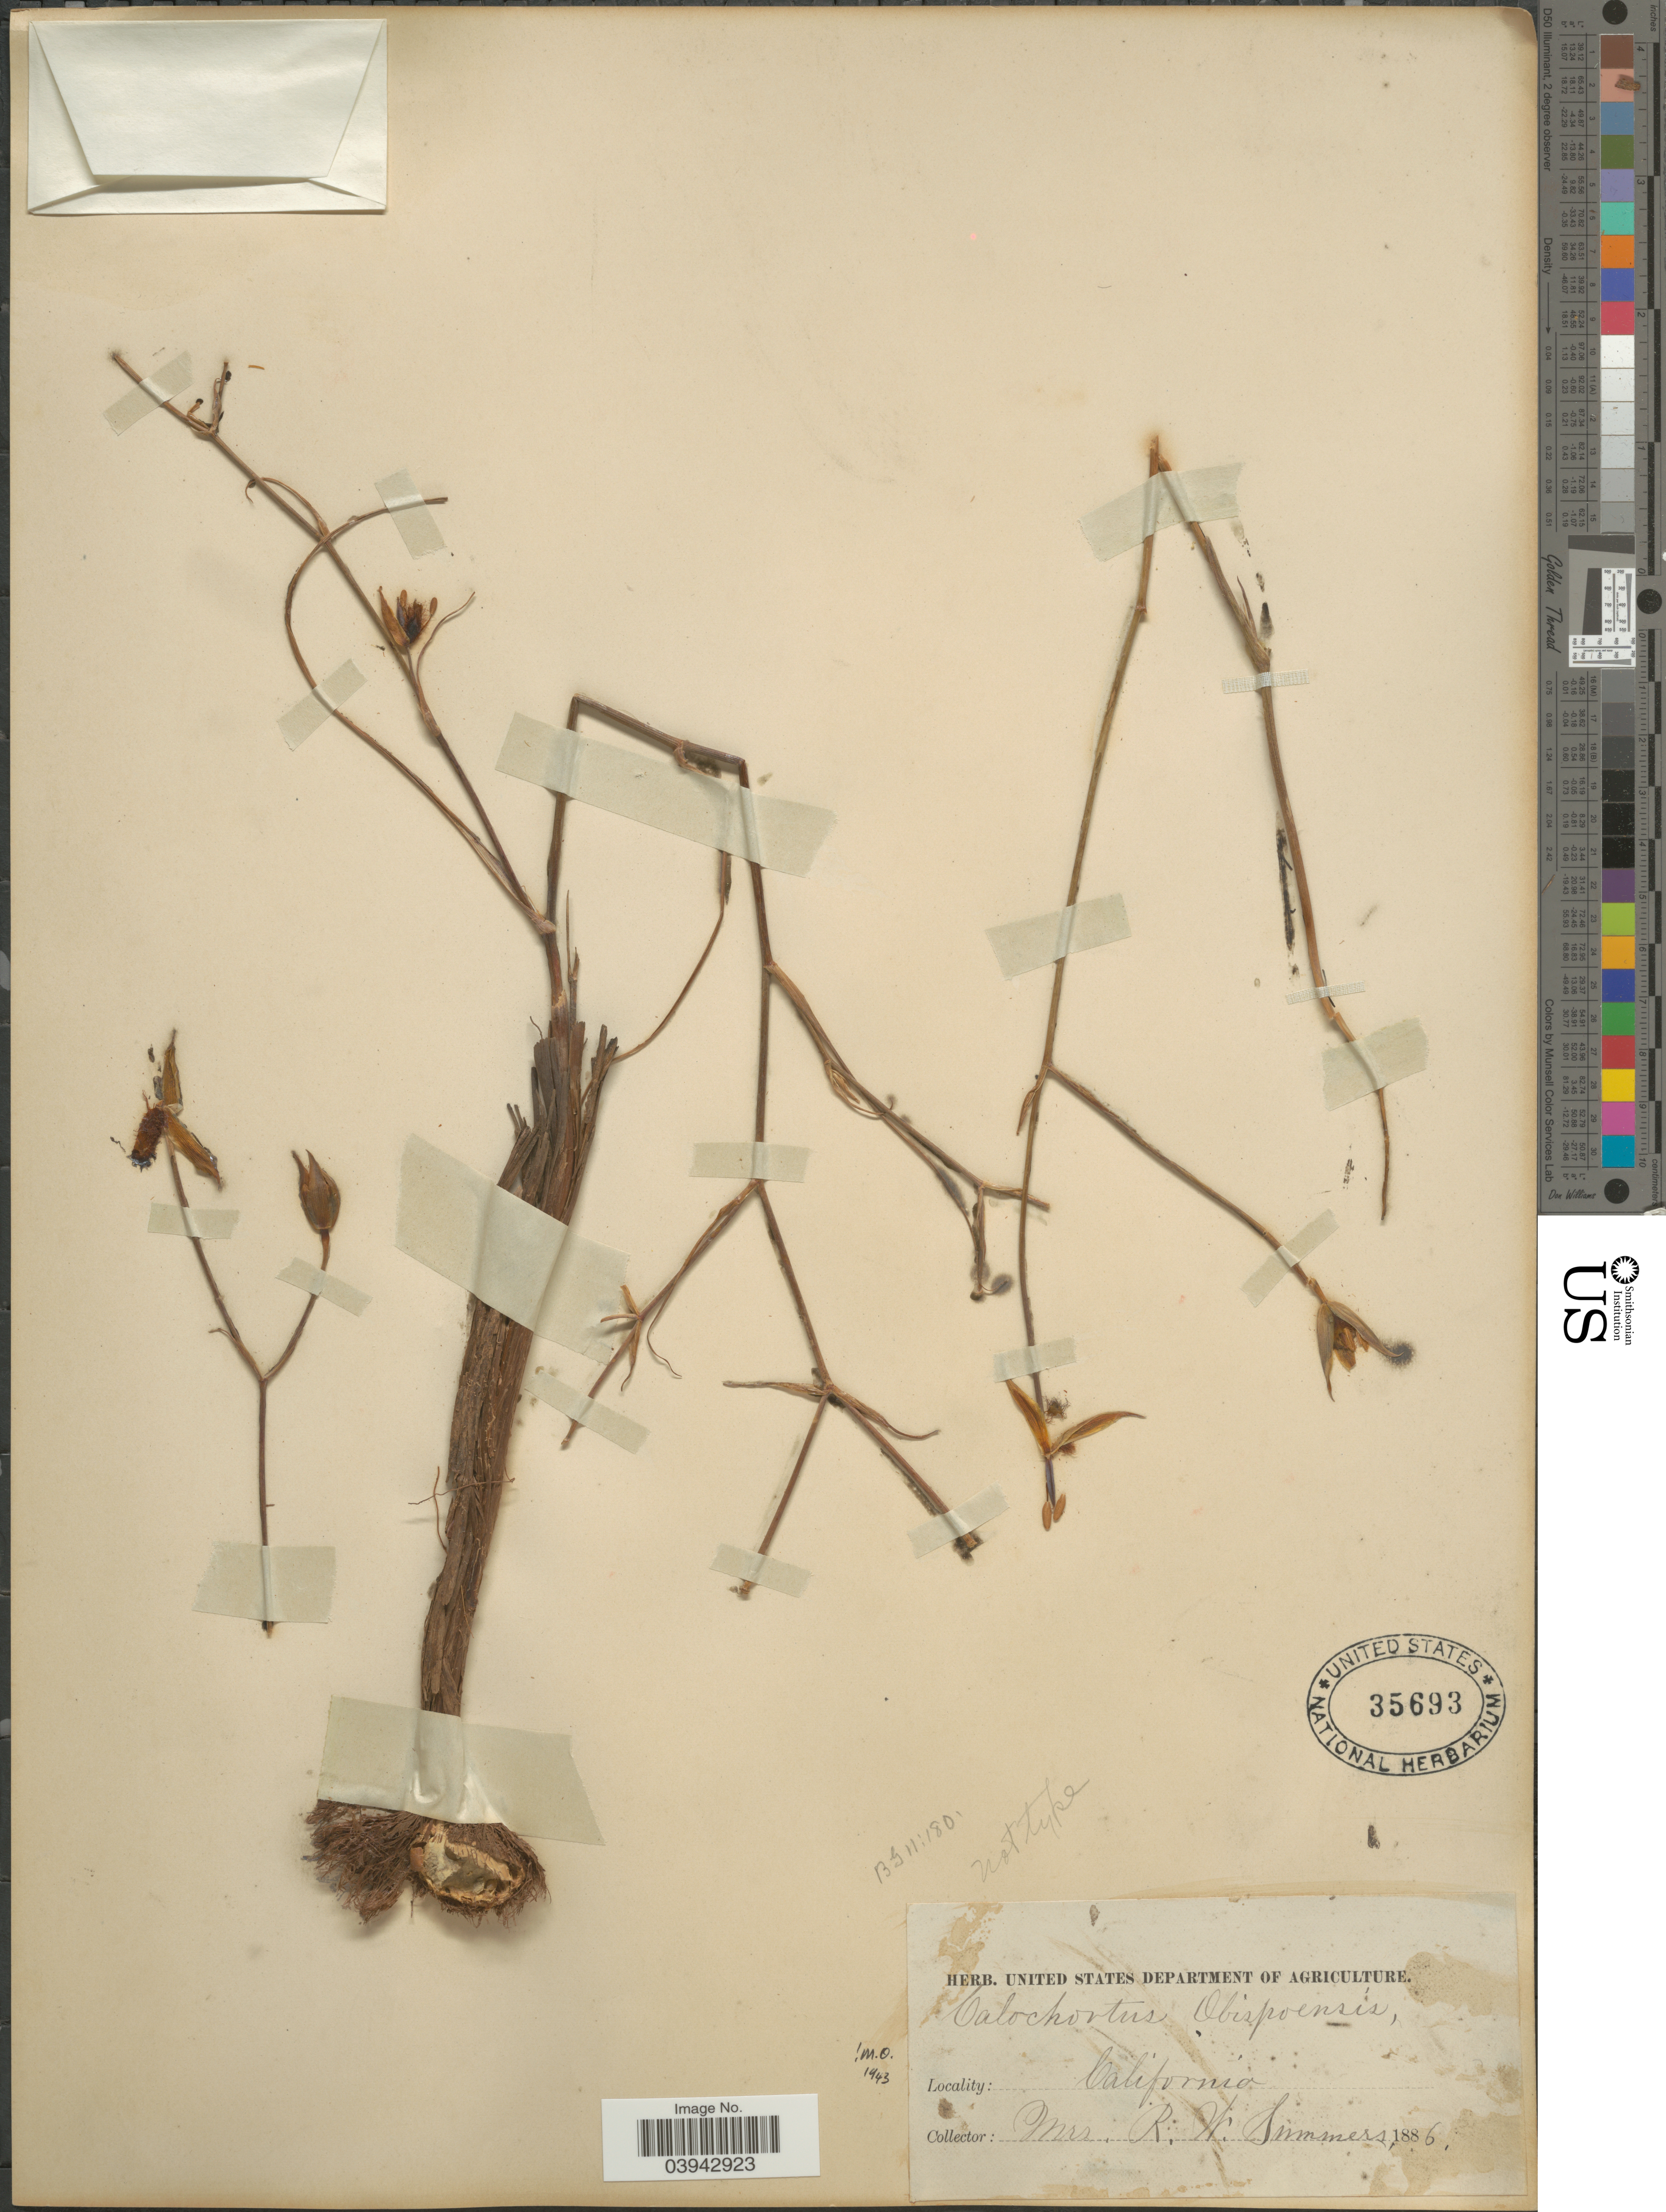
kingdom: Plantae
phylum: Tracheophyta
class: Liliopsida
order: Liliales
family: Liliaceae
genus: Calochortus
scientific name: Calochortus obispoensis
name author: Lemmon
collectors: R. Summers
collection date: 1886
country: United States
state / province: California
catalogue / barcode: US 35693